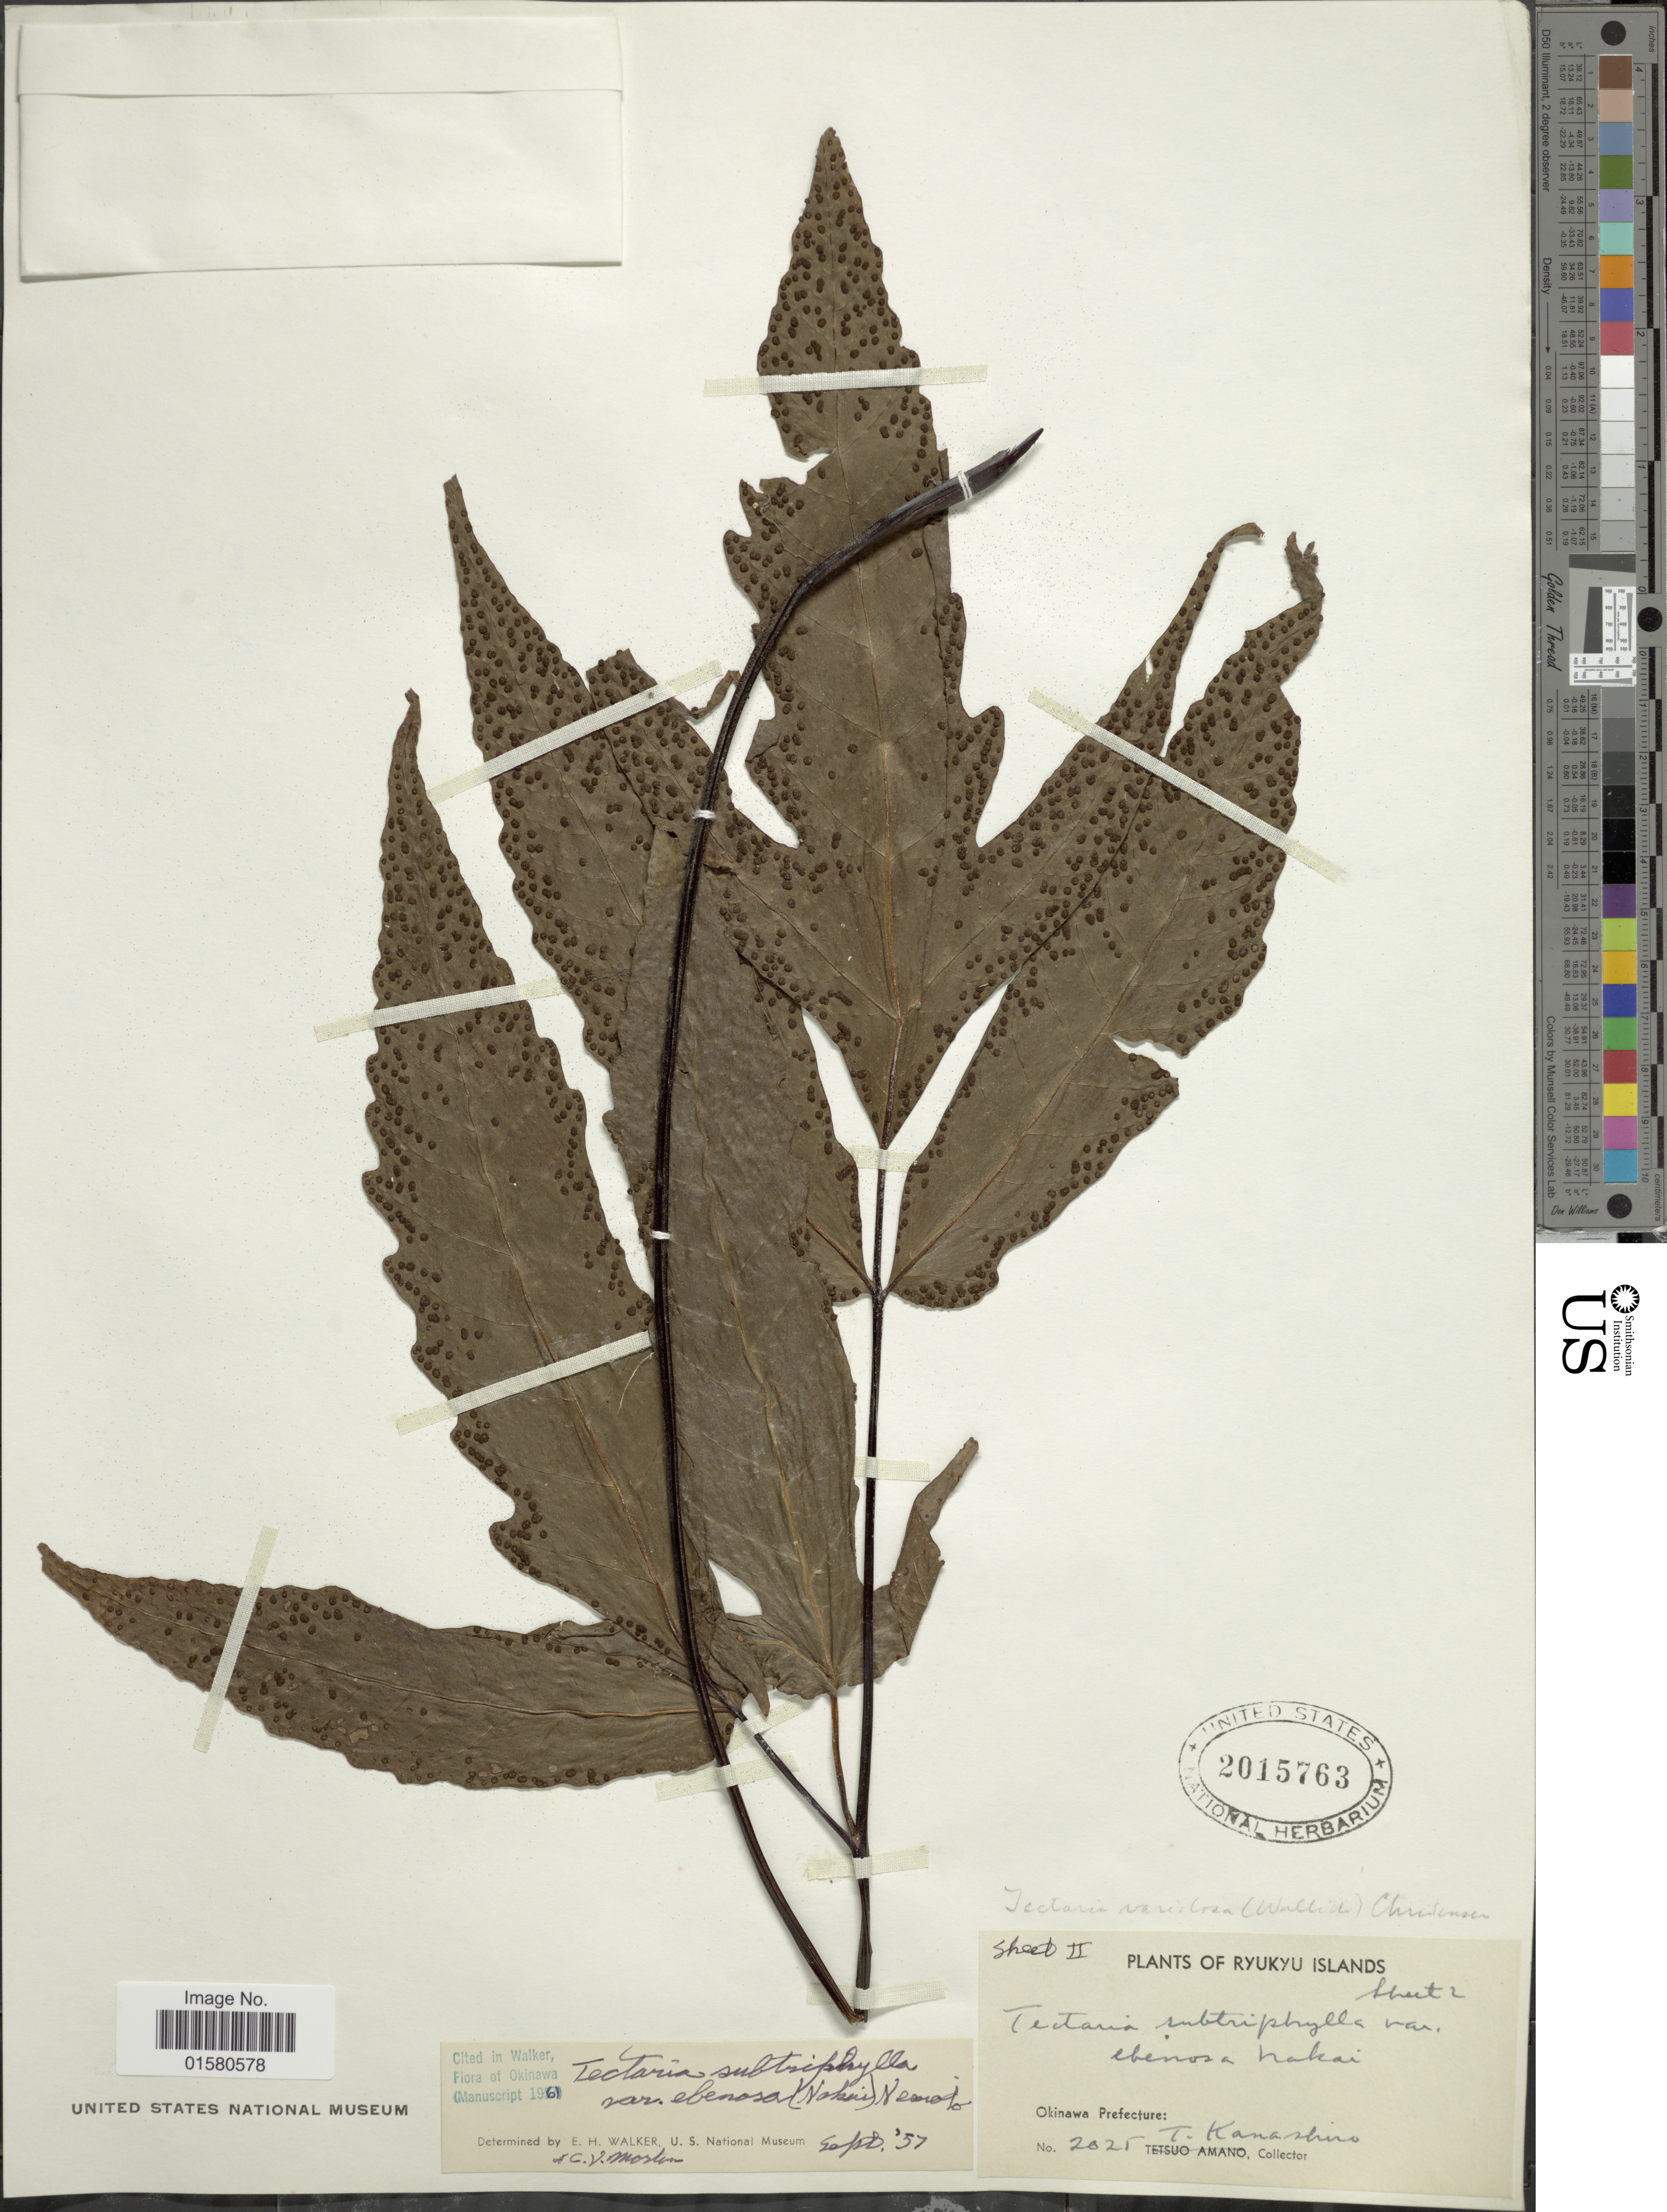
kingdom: Plantae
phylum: Tracheophyta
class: Polypodiopsida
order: Polypodiales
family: Tectariaceae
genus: Tectaria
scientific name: Tectaria subtriphylla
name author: (Hook. & Arn.) Copel.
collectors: T. Kanashiro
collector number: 2025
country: Japan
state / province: Okinawa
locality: Ryukyu islands, Okinanwa Prefecture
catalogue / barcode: US 2015763